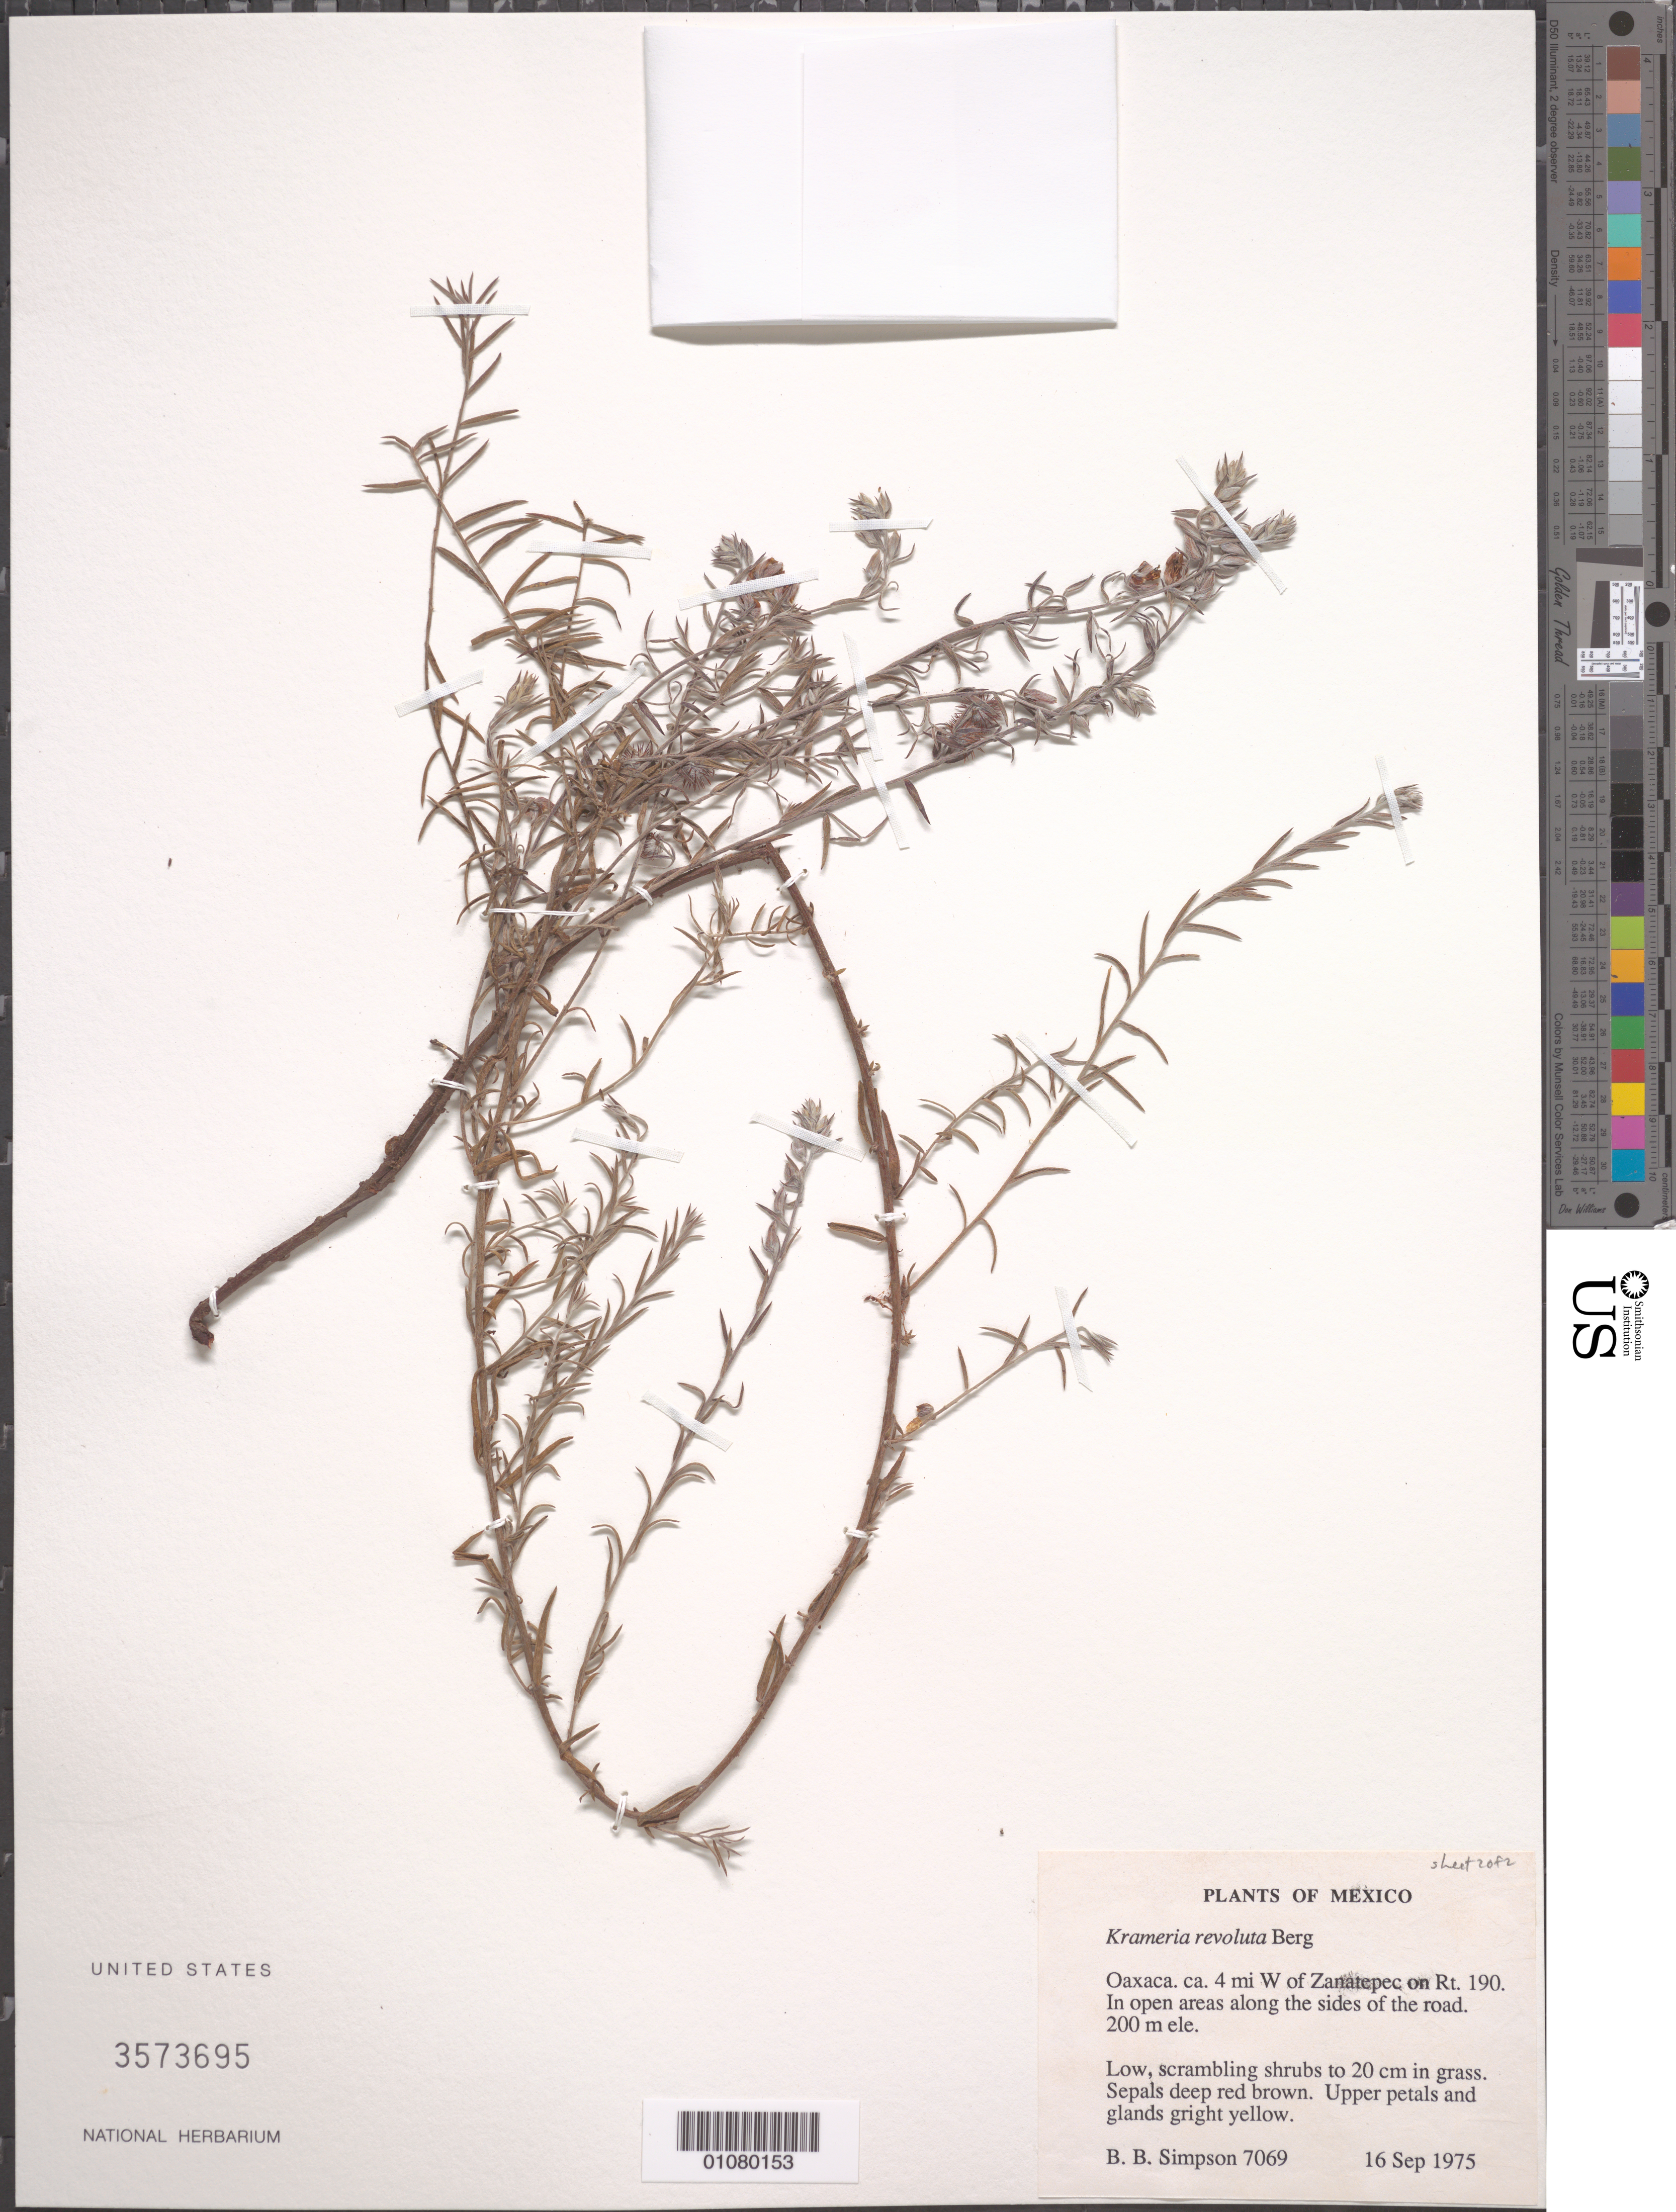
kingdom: Plantae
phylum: Tracheophyta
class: Magnoliopsida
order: Zygophyllales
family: Krameriaceae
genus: Krameria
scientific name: Krameria revoluta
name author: O. Berg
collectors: B. B. Simpson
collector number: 7069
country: Mexico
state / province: Oaxaca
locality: W of Zanatepec on Rt. 190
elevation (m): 200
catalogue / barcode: US 3573695